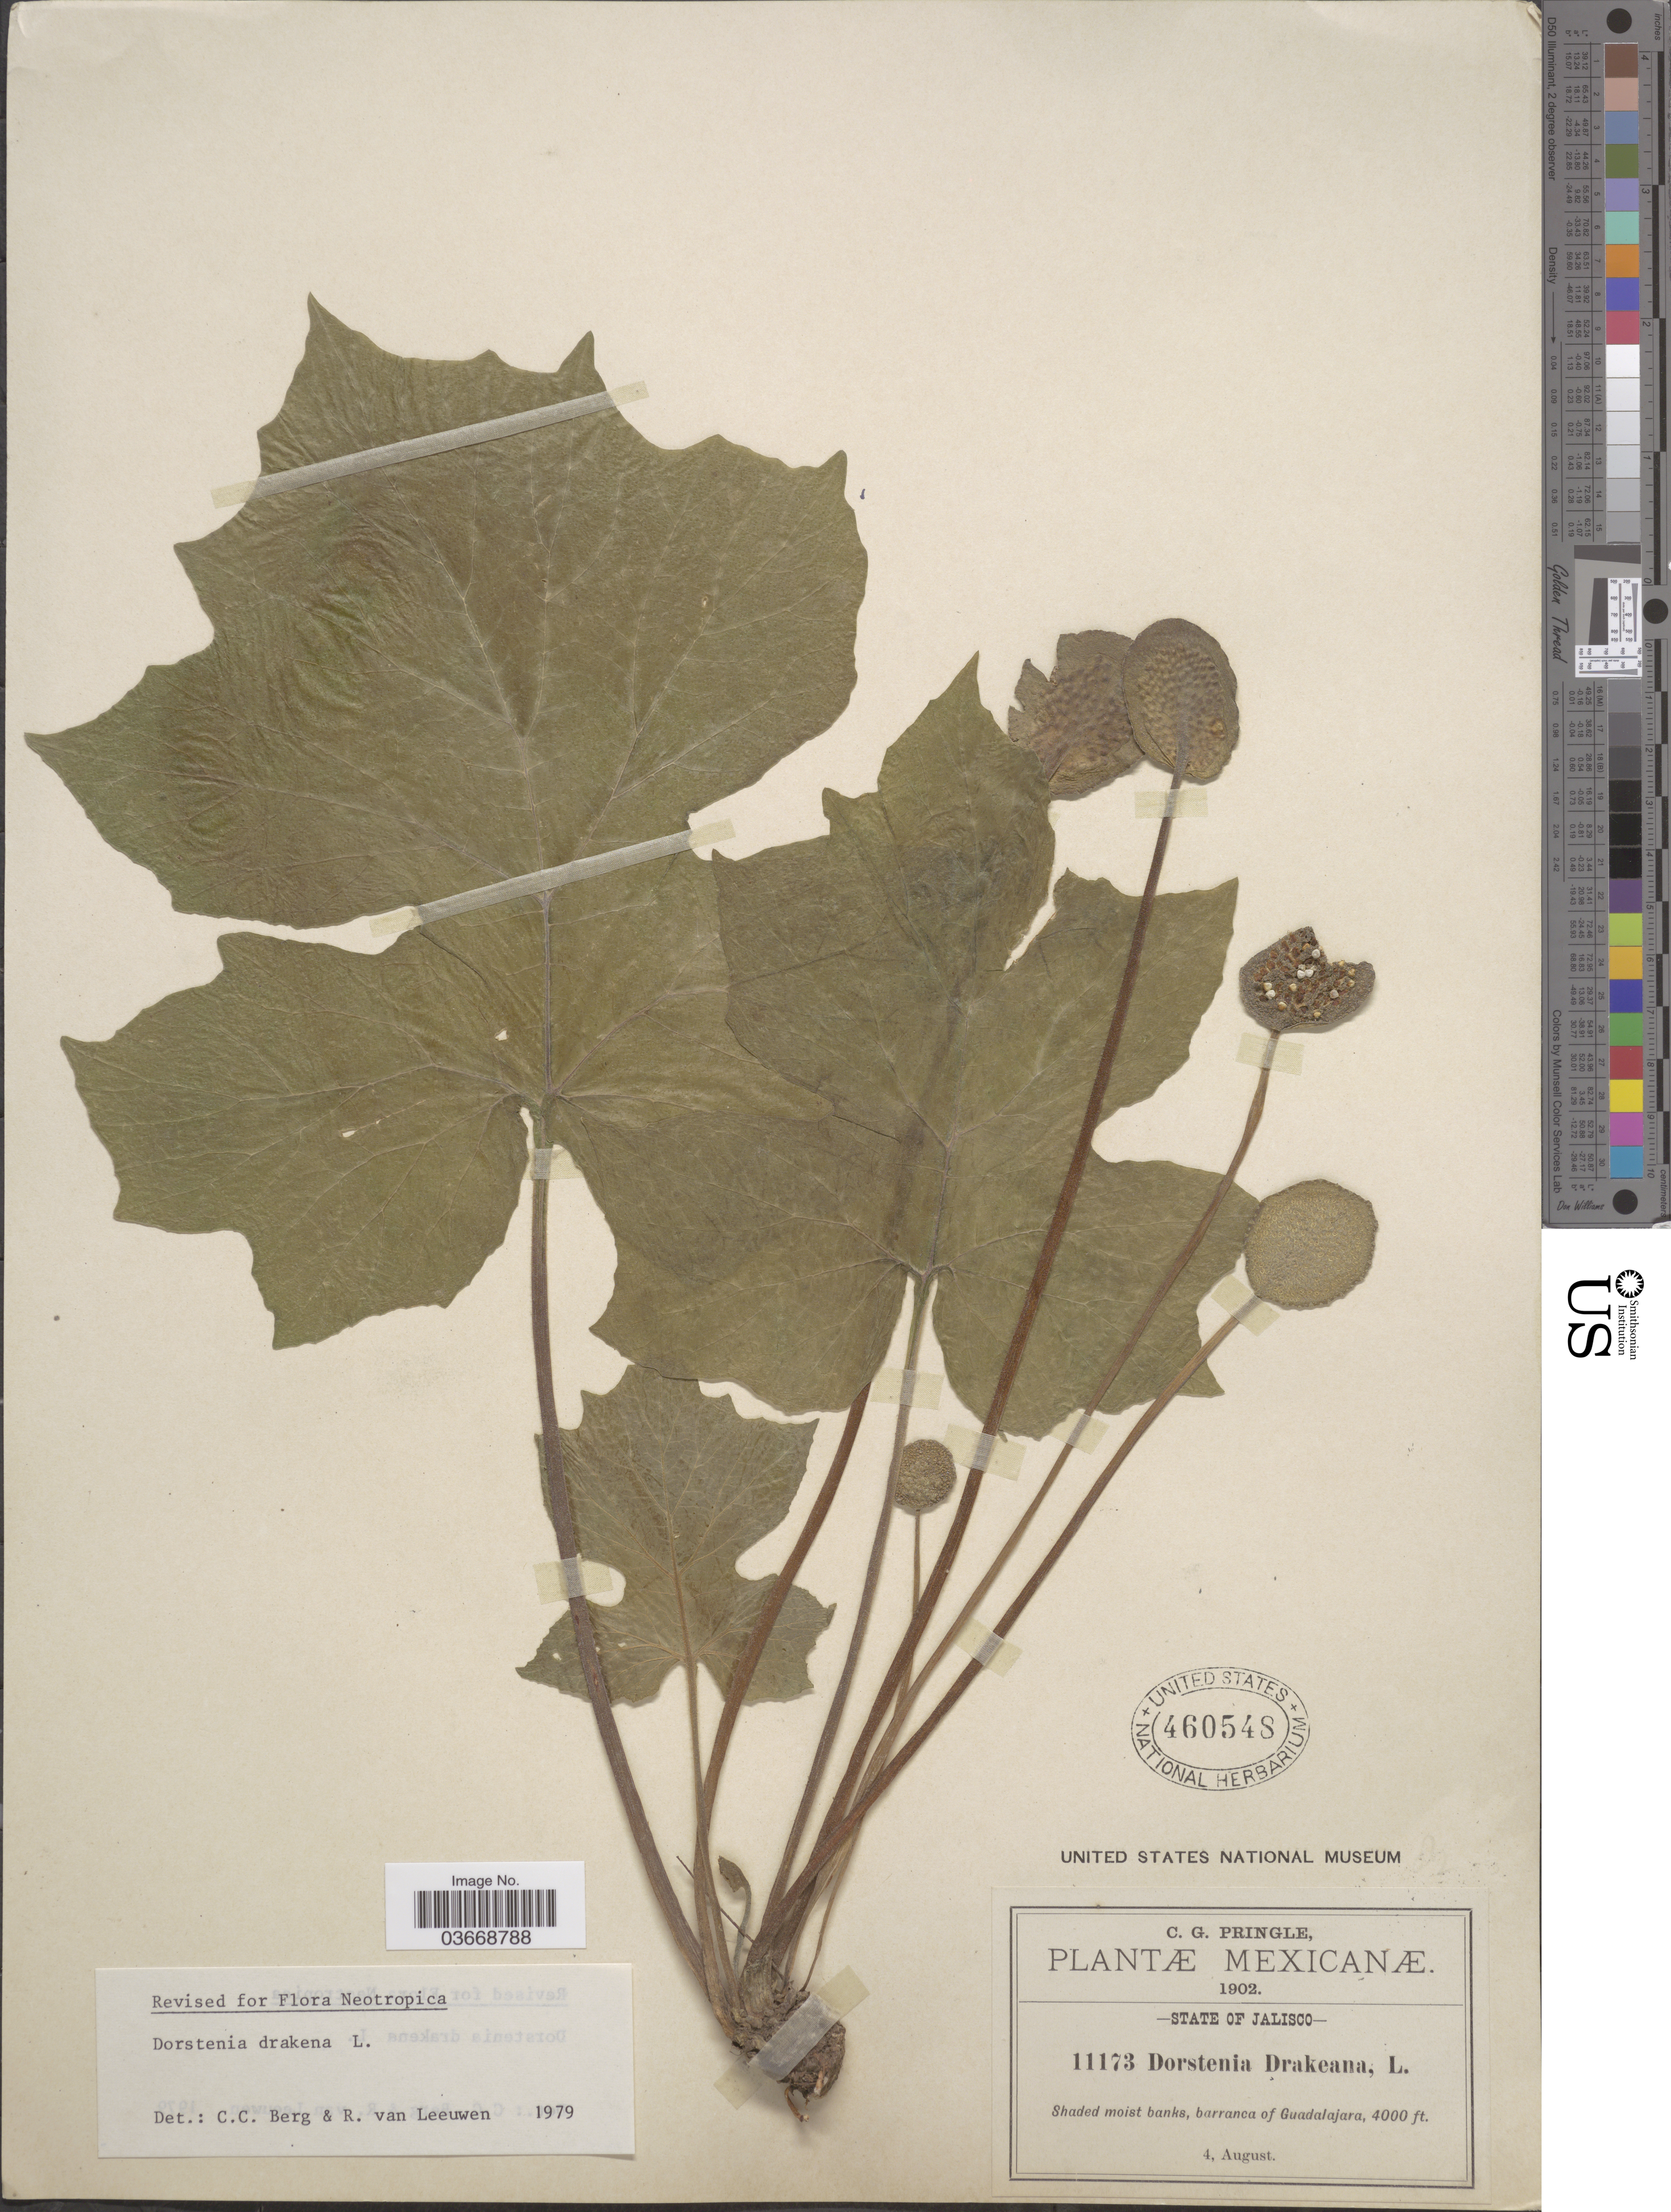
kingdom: Plantae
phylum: Tracheophyta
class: Magnoliopsida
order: Rosales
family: Moraceae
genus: Dorstenia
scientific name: Dorstenia drakena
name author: L.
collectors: C. G. Pringle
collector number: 11173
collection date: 1902-08-04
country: Mexico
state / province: Jalisco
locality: Shaded moist banks, barranca of Guadalajara.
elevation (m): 1219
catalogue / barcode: US 460548